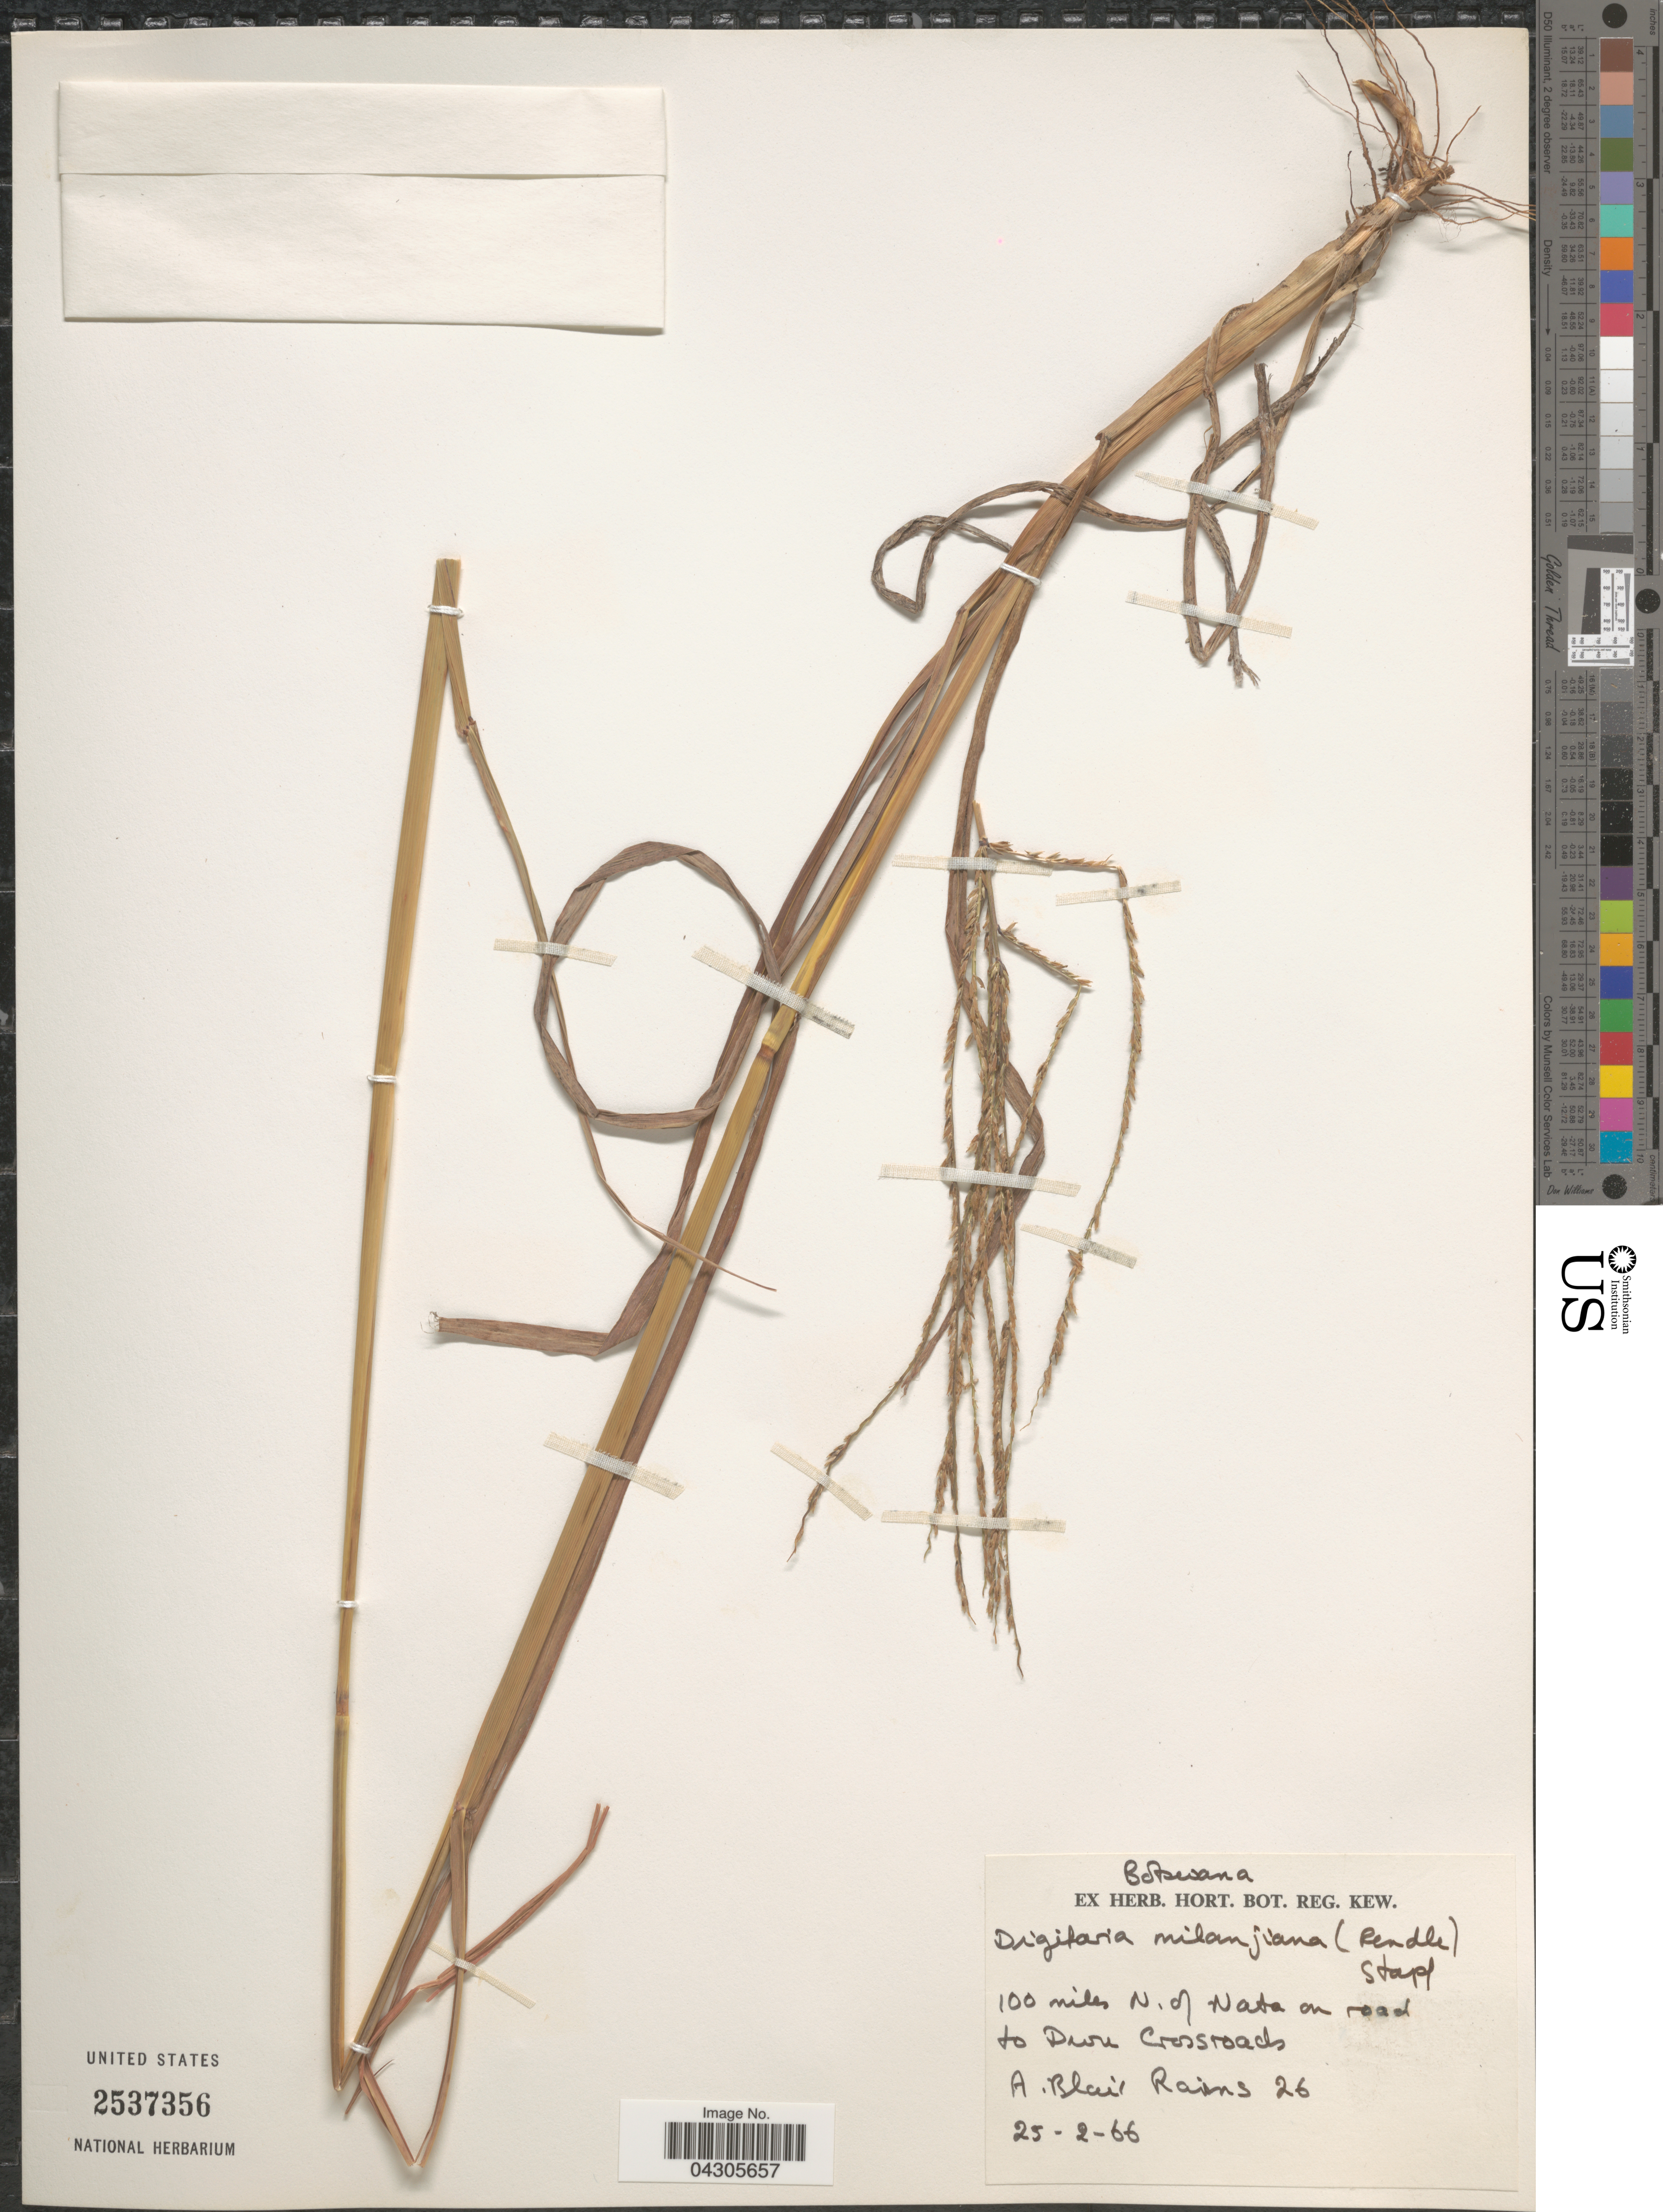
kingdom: Plantae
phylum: Tracheophyta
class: Liliopsida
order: Poales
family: Poaceae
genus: Digitaria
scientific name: Digitaria milanjiana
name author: (Rendle) Stapf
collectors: A. Rains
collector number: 26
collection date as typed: Transcribed d/m/y: 25/2/26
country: Botswana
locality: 100 miles N. of Nata on road to Duru Crossroads.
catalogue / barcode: US 2537356